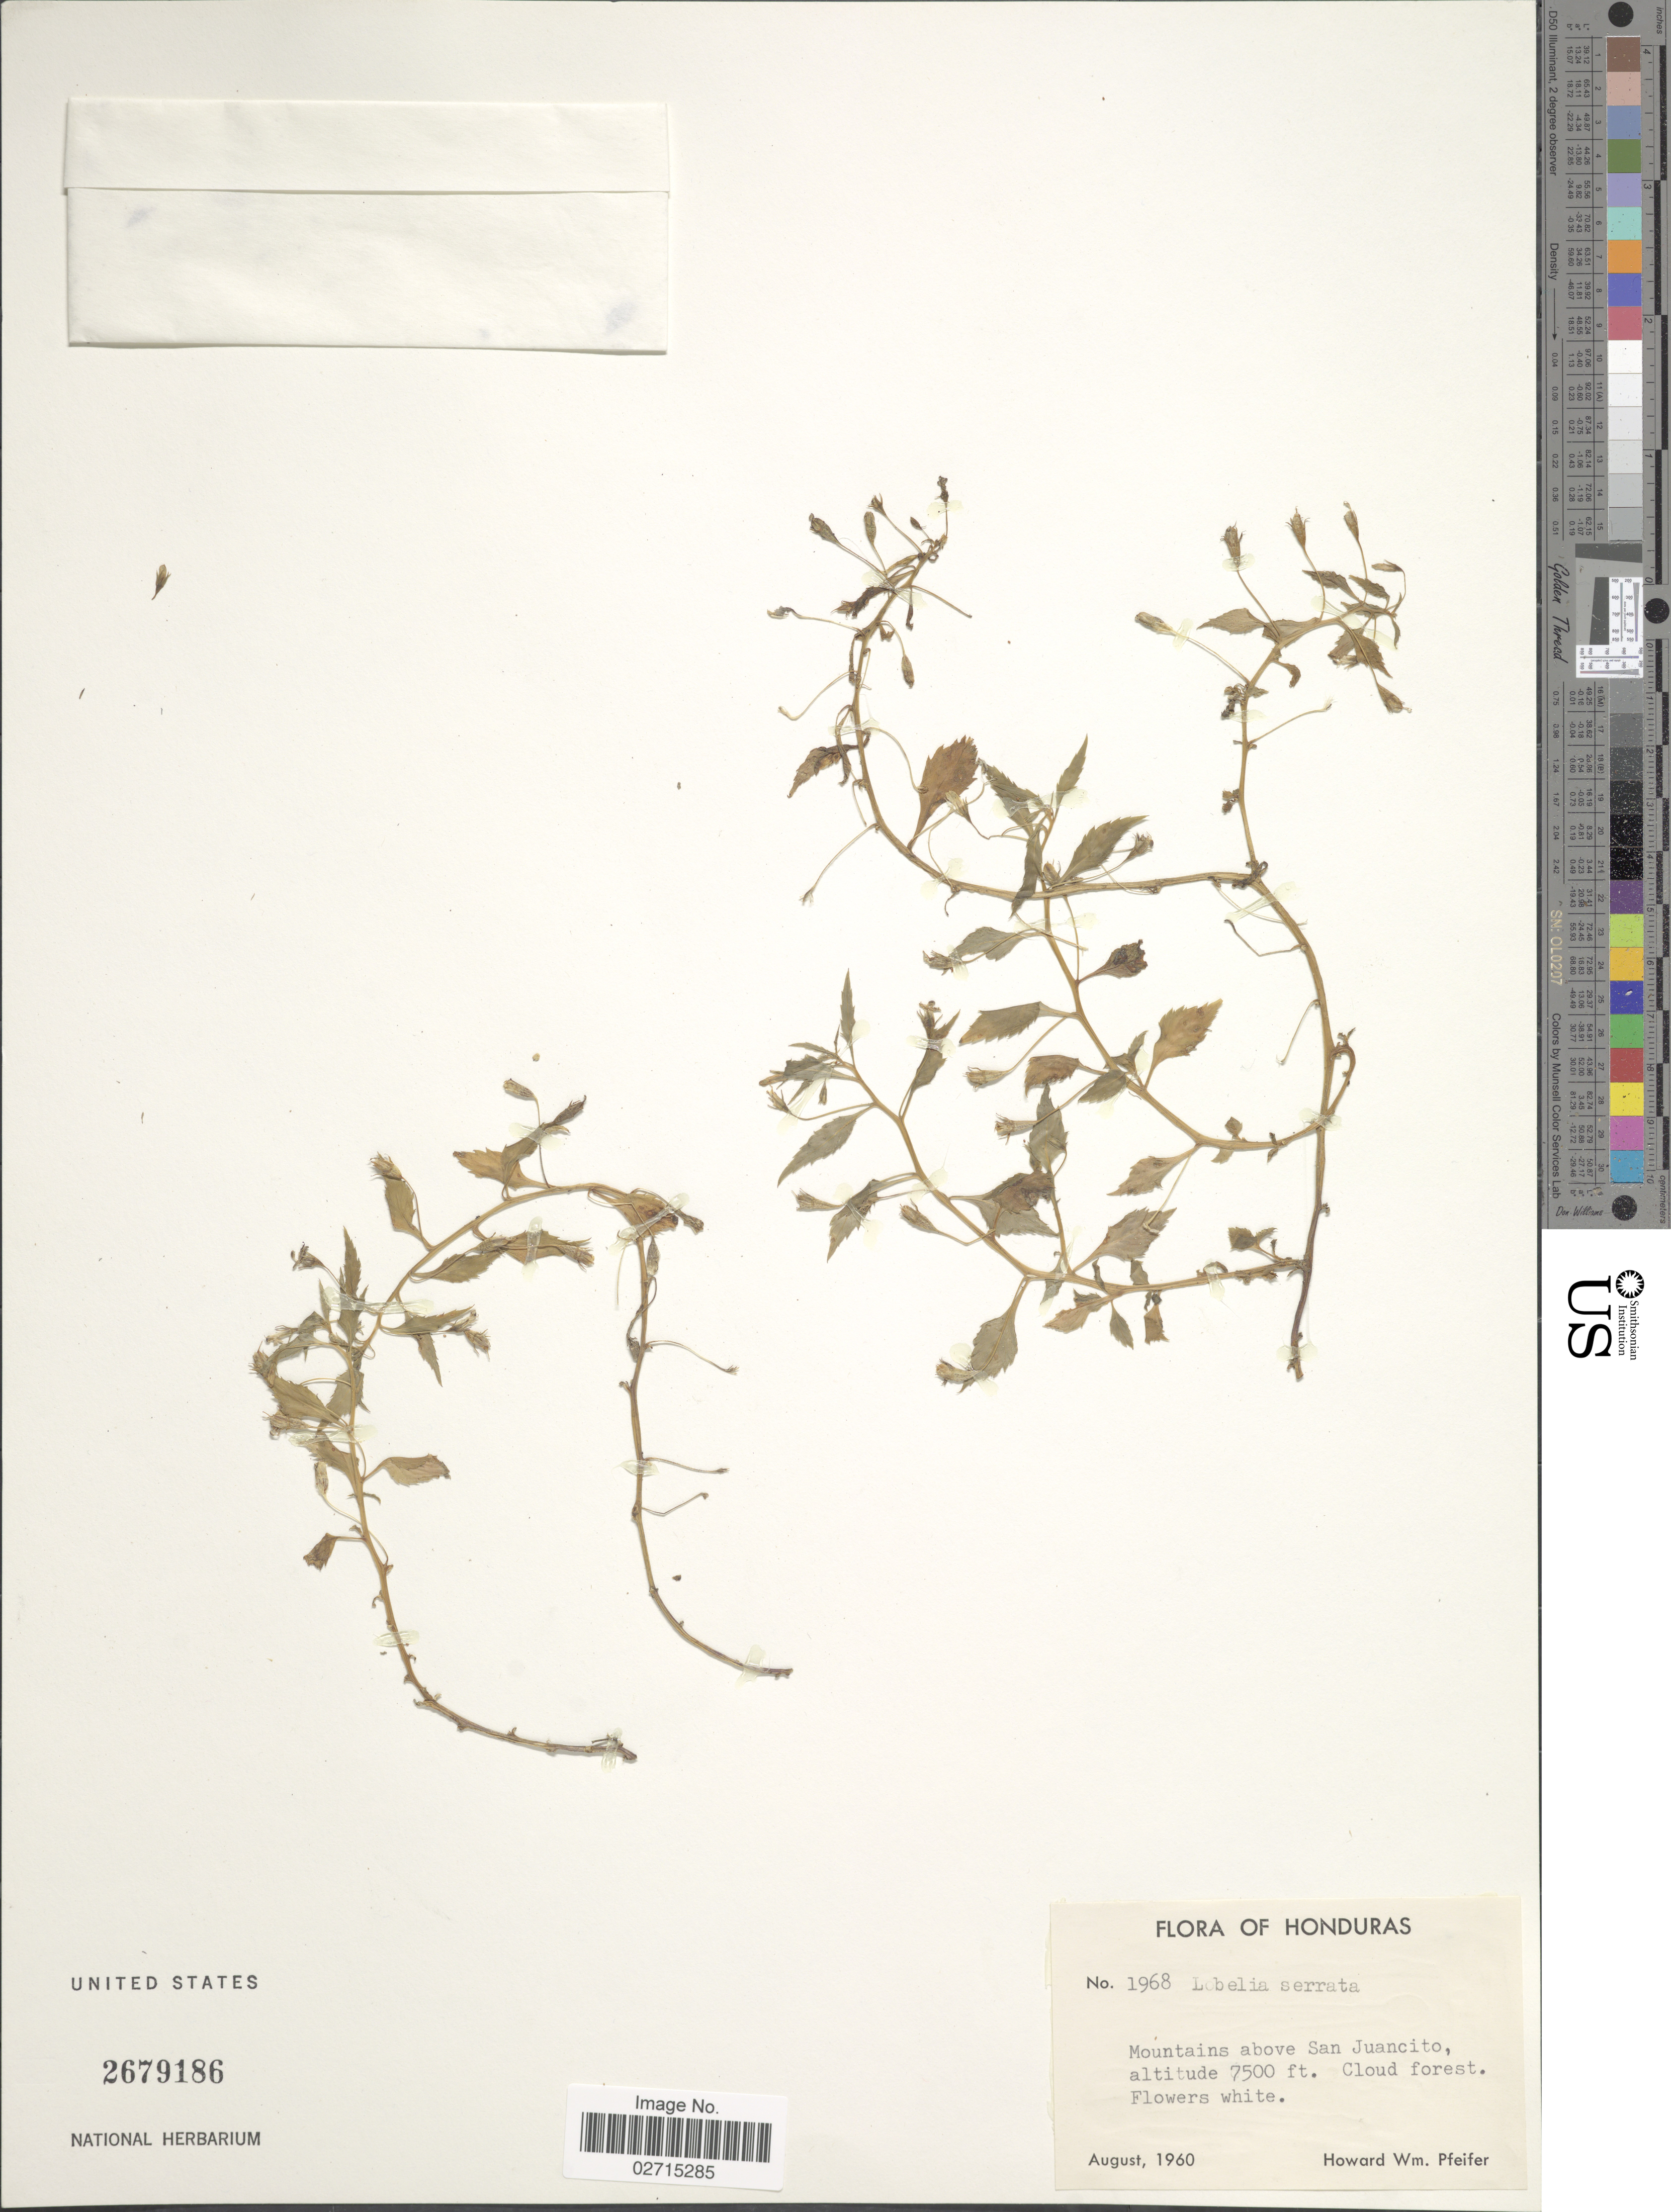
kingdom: Plantae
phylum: Tracheophyta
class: Magnoliopsida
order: Asterales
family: Campanulaceae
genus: Lobelia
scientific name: Lobelia serrata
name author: Meyen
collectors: H. W. Pfeifer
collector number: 1968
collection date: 1960-08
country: Honduras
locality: Mountains above San Juancito. Cloud forest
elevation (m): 2286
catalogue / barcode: US 2679186